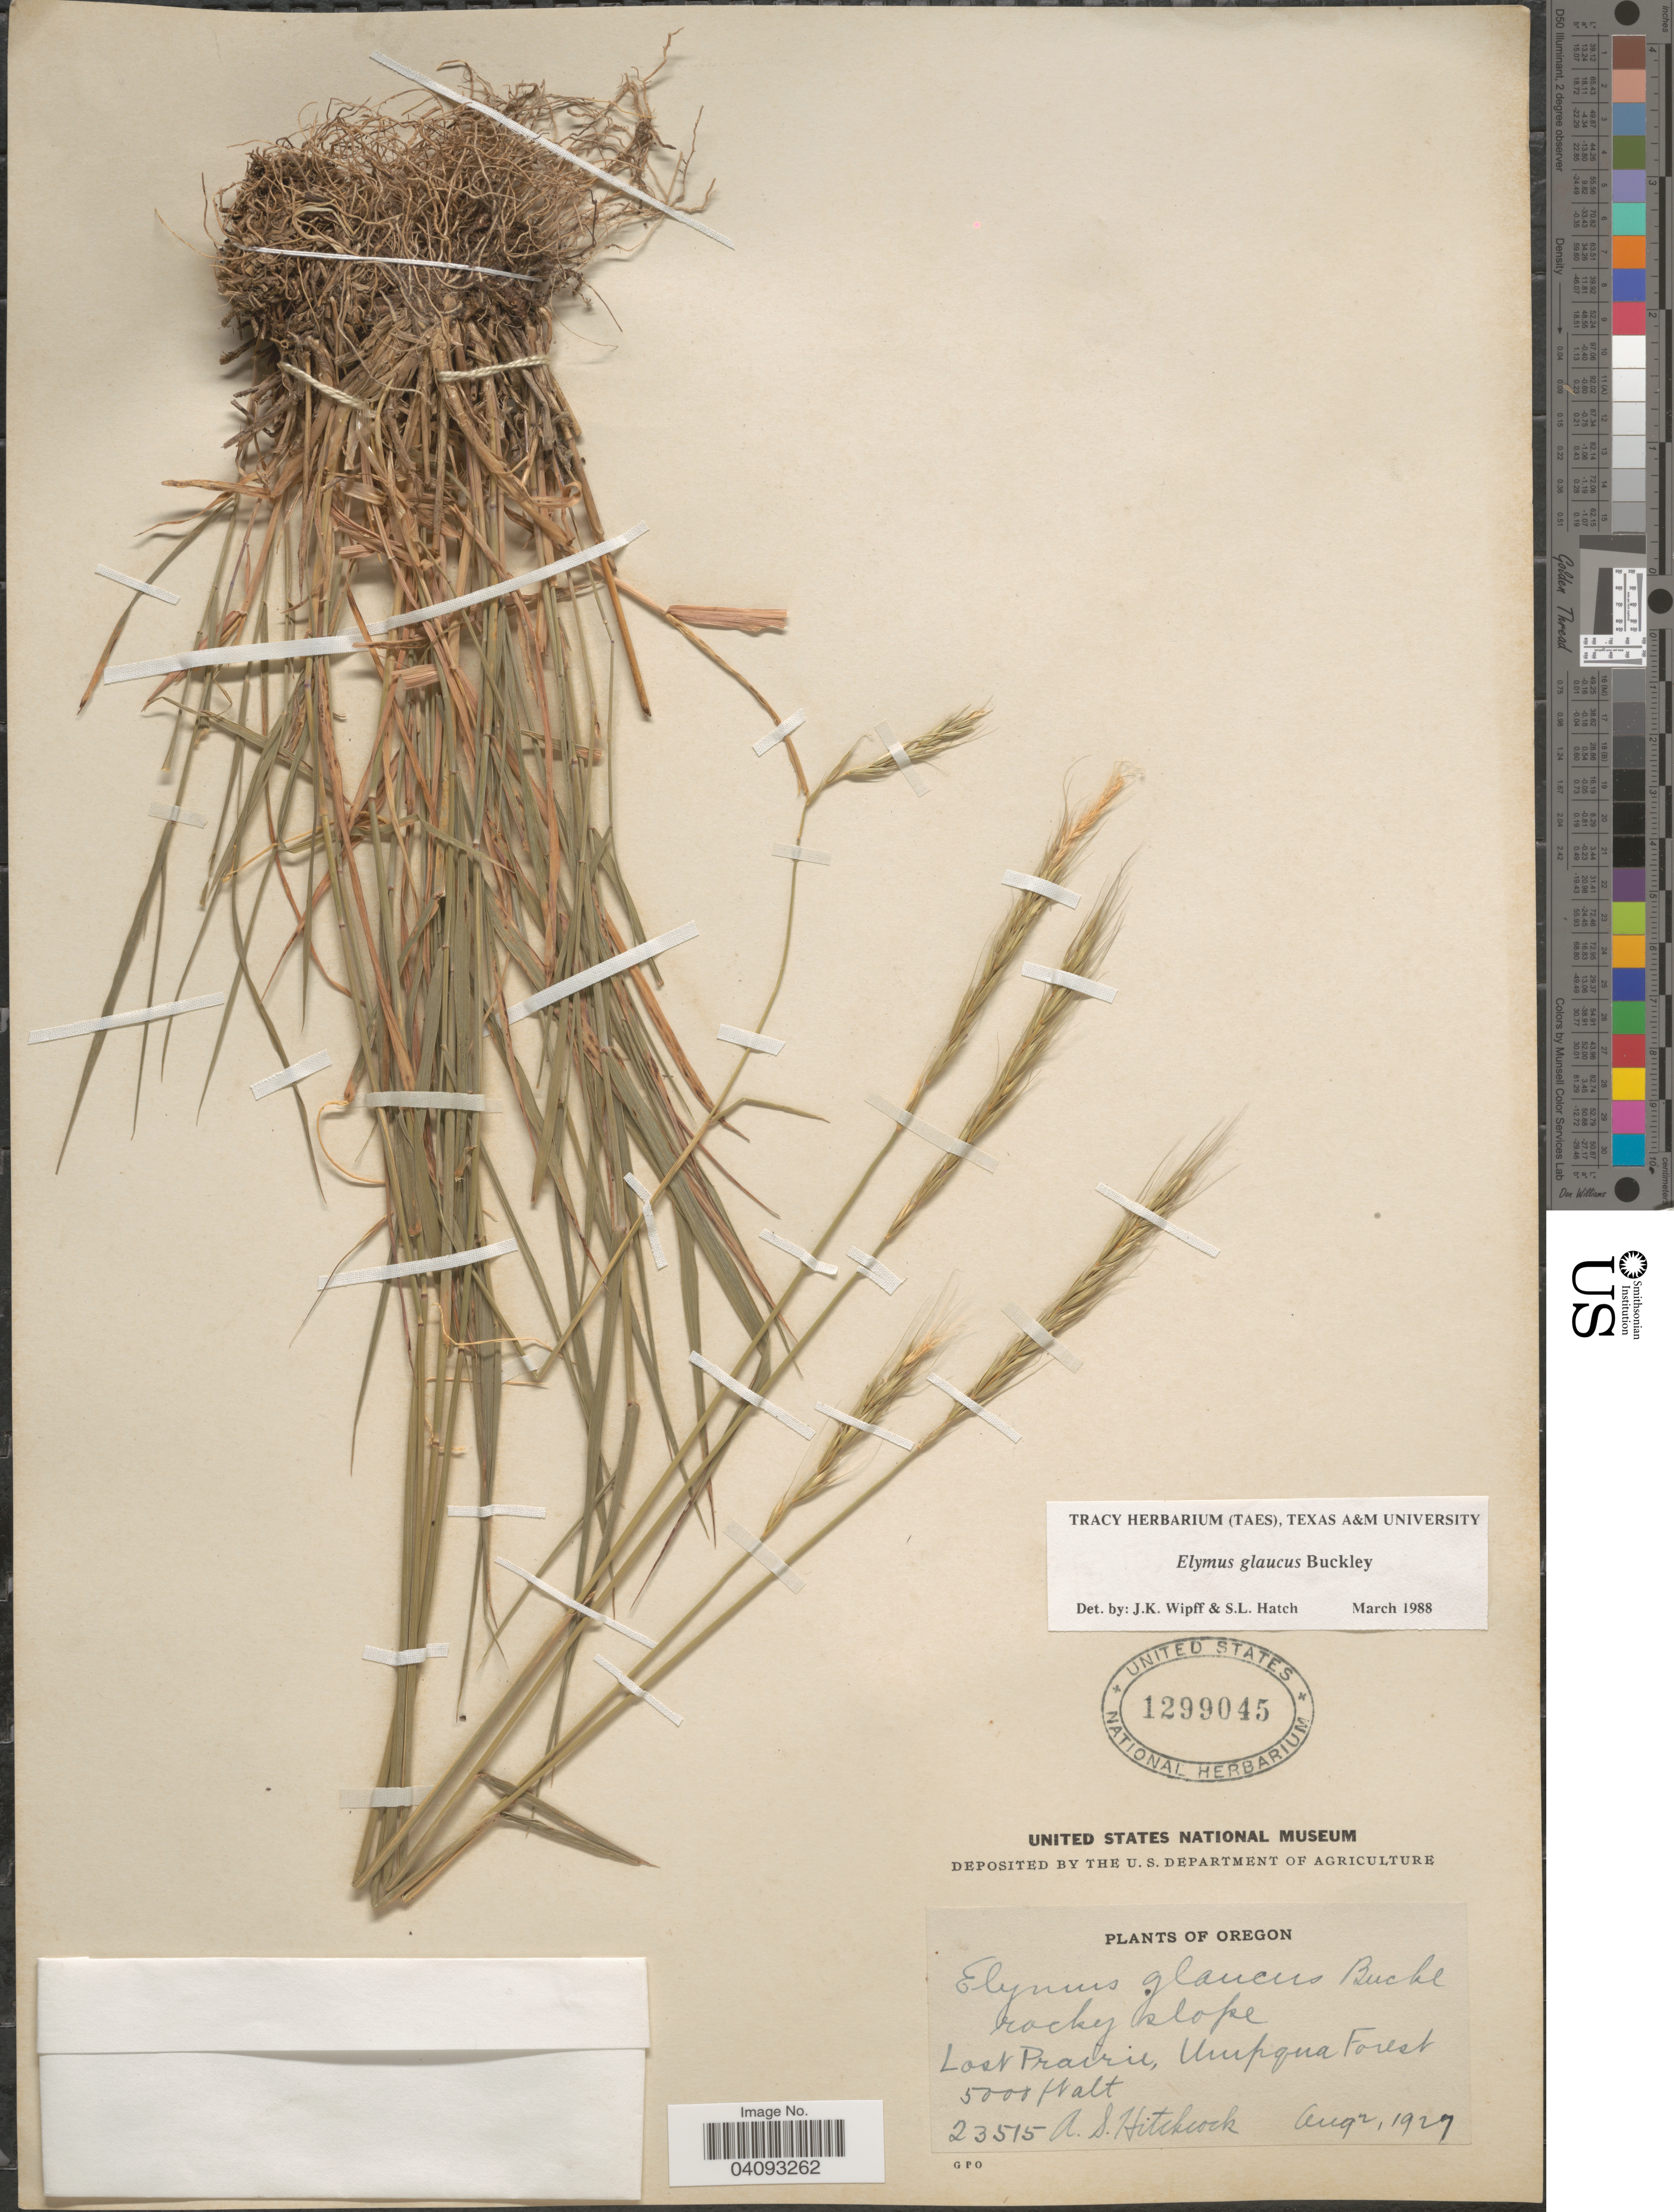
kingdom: Plantae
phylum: Tracheophyta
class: Liliopsida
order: Poales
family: Poaceae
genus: Elymus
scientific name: Elymus glaucus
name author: Buckley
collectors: A. S. Hitchcock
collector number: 23515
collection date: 1927-08-02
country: United States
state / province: Oregon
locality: Lost Prairie, Umpqua Forest.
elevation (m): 1524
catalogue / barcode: US 1299045